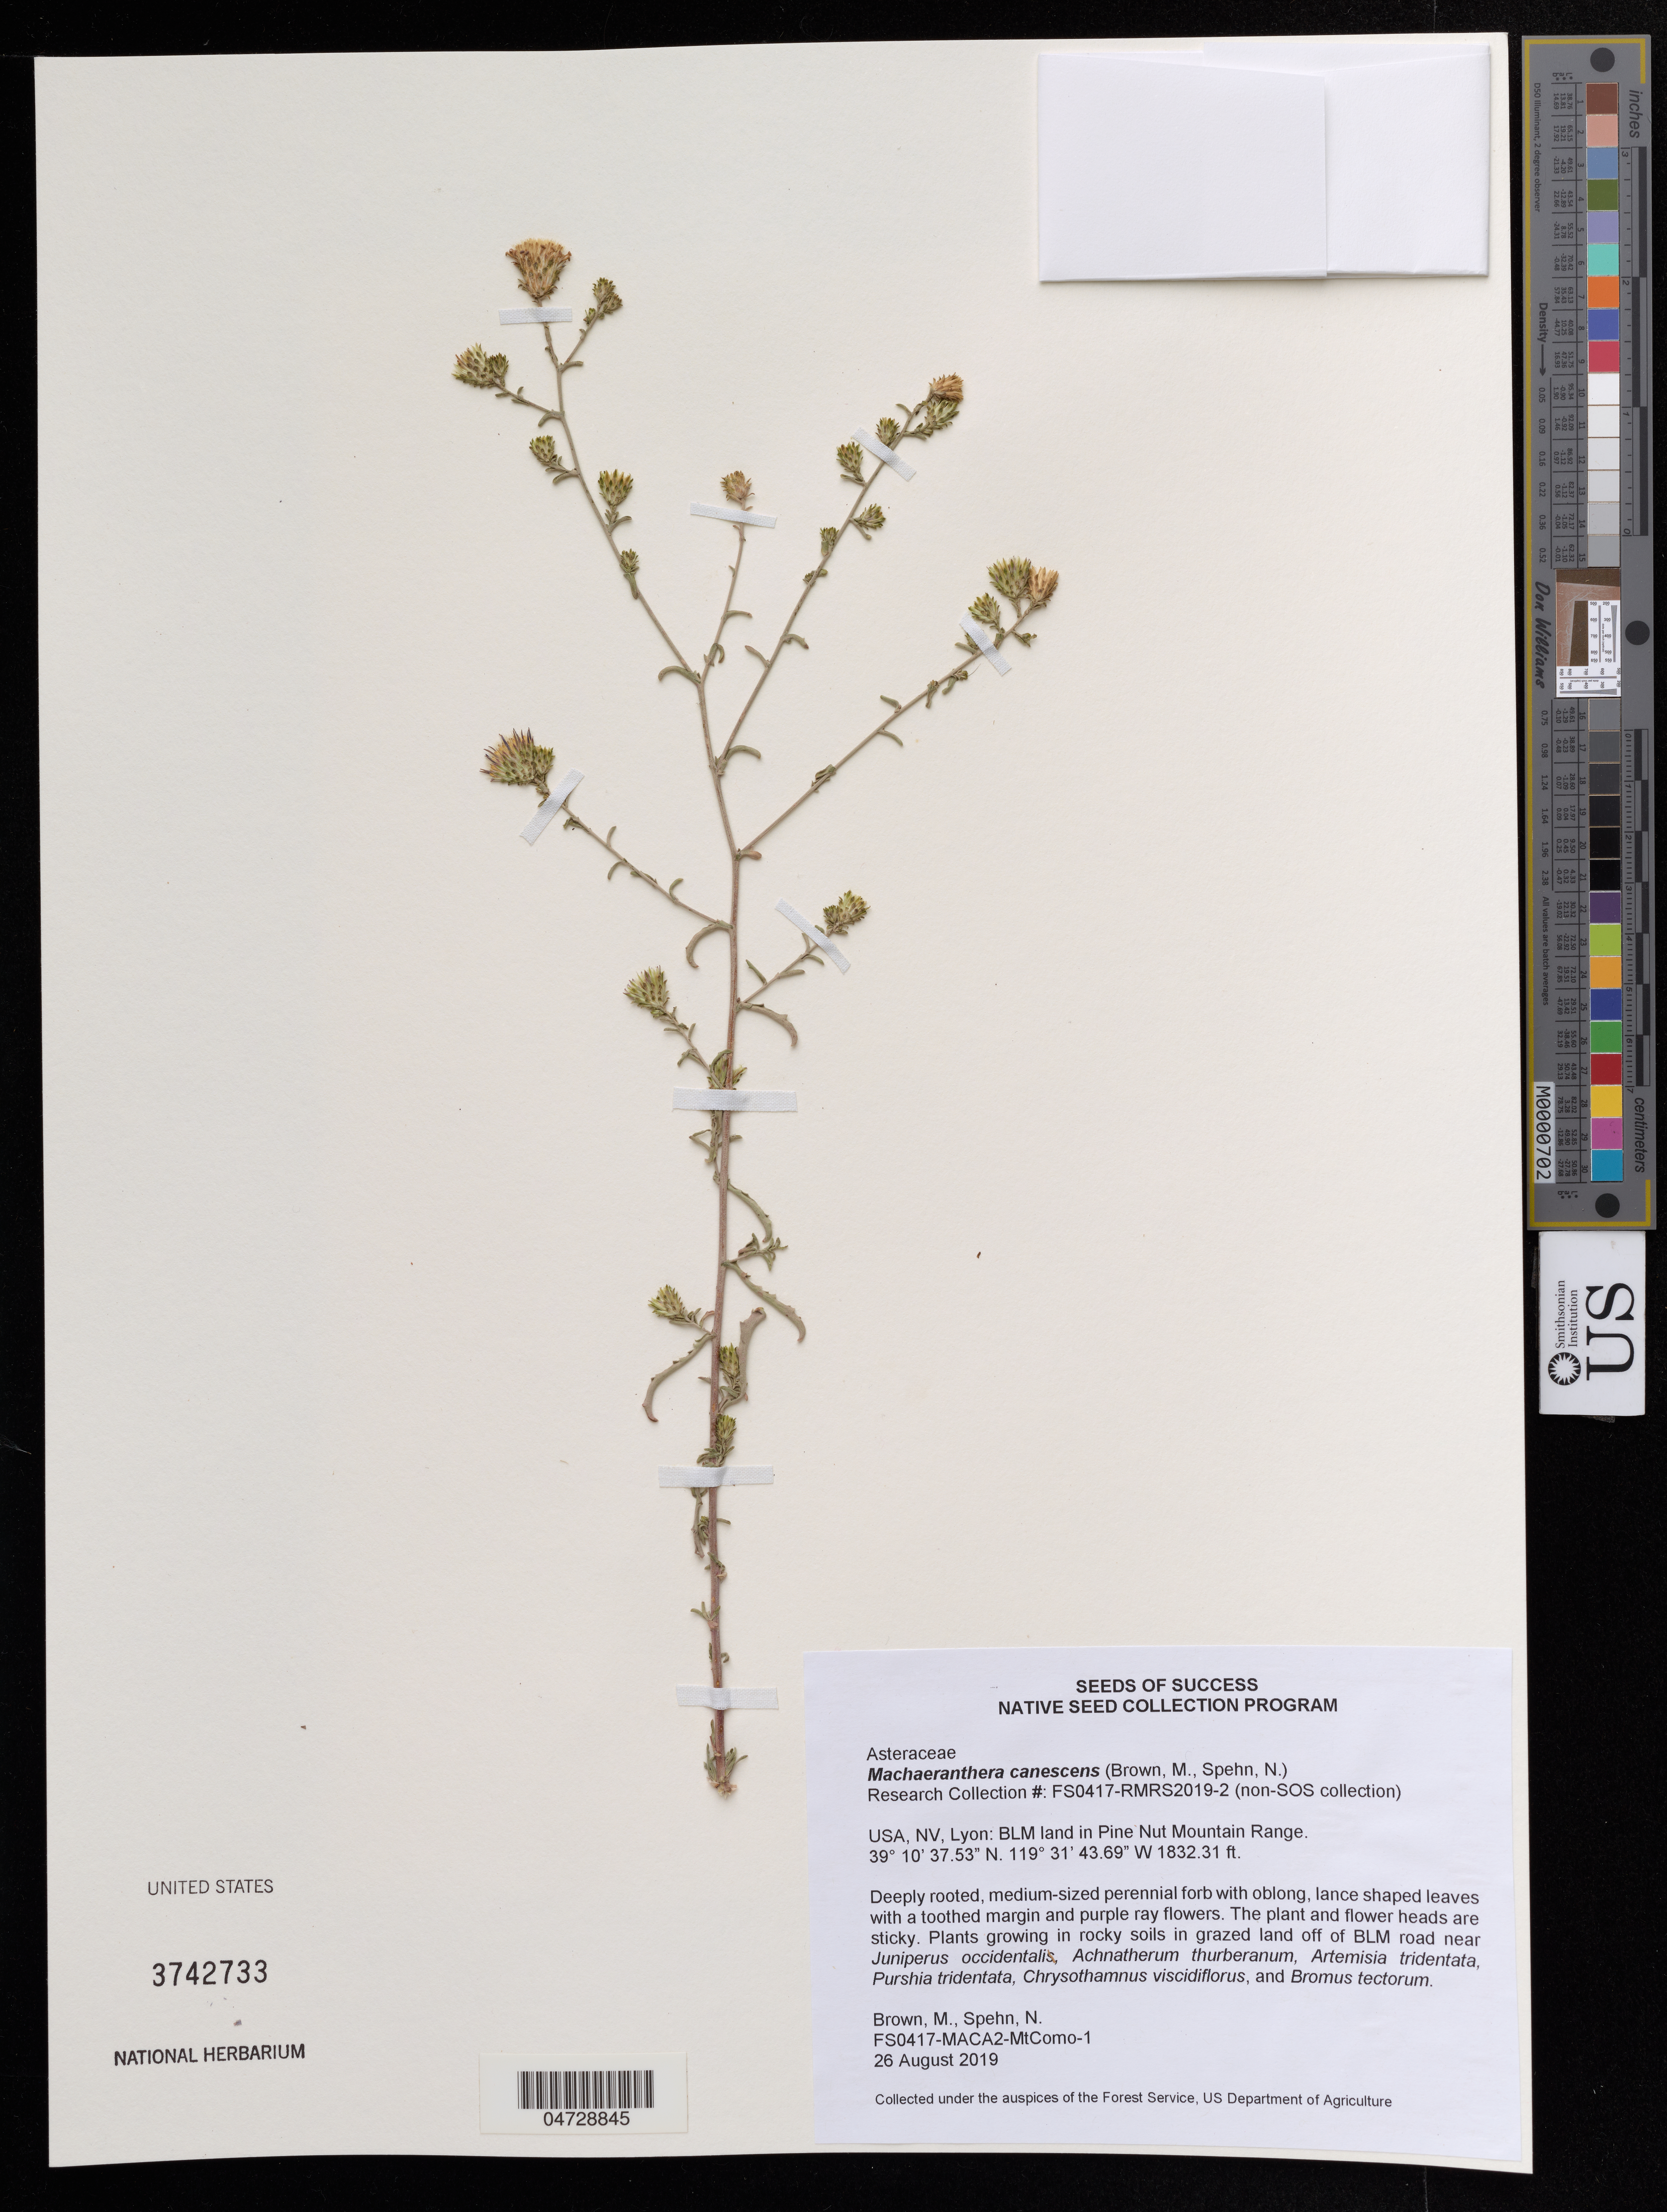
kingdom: Plantae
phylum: Tracheophyta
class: Magnoliopsida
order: Asterales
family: Asteraceae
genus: Machaeranthera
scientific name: Machaeranthera canescens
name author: (Pursh) A. Gray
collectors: M. Brown & N. Spehn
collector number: FS0417-MACA2-MtComo-1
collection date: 2019-08-26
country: United States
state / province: Nevada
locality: Lyon: BLM land in Pine Nut Mountain Range.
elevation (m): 558.49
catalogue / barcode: US 3742733